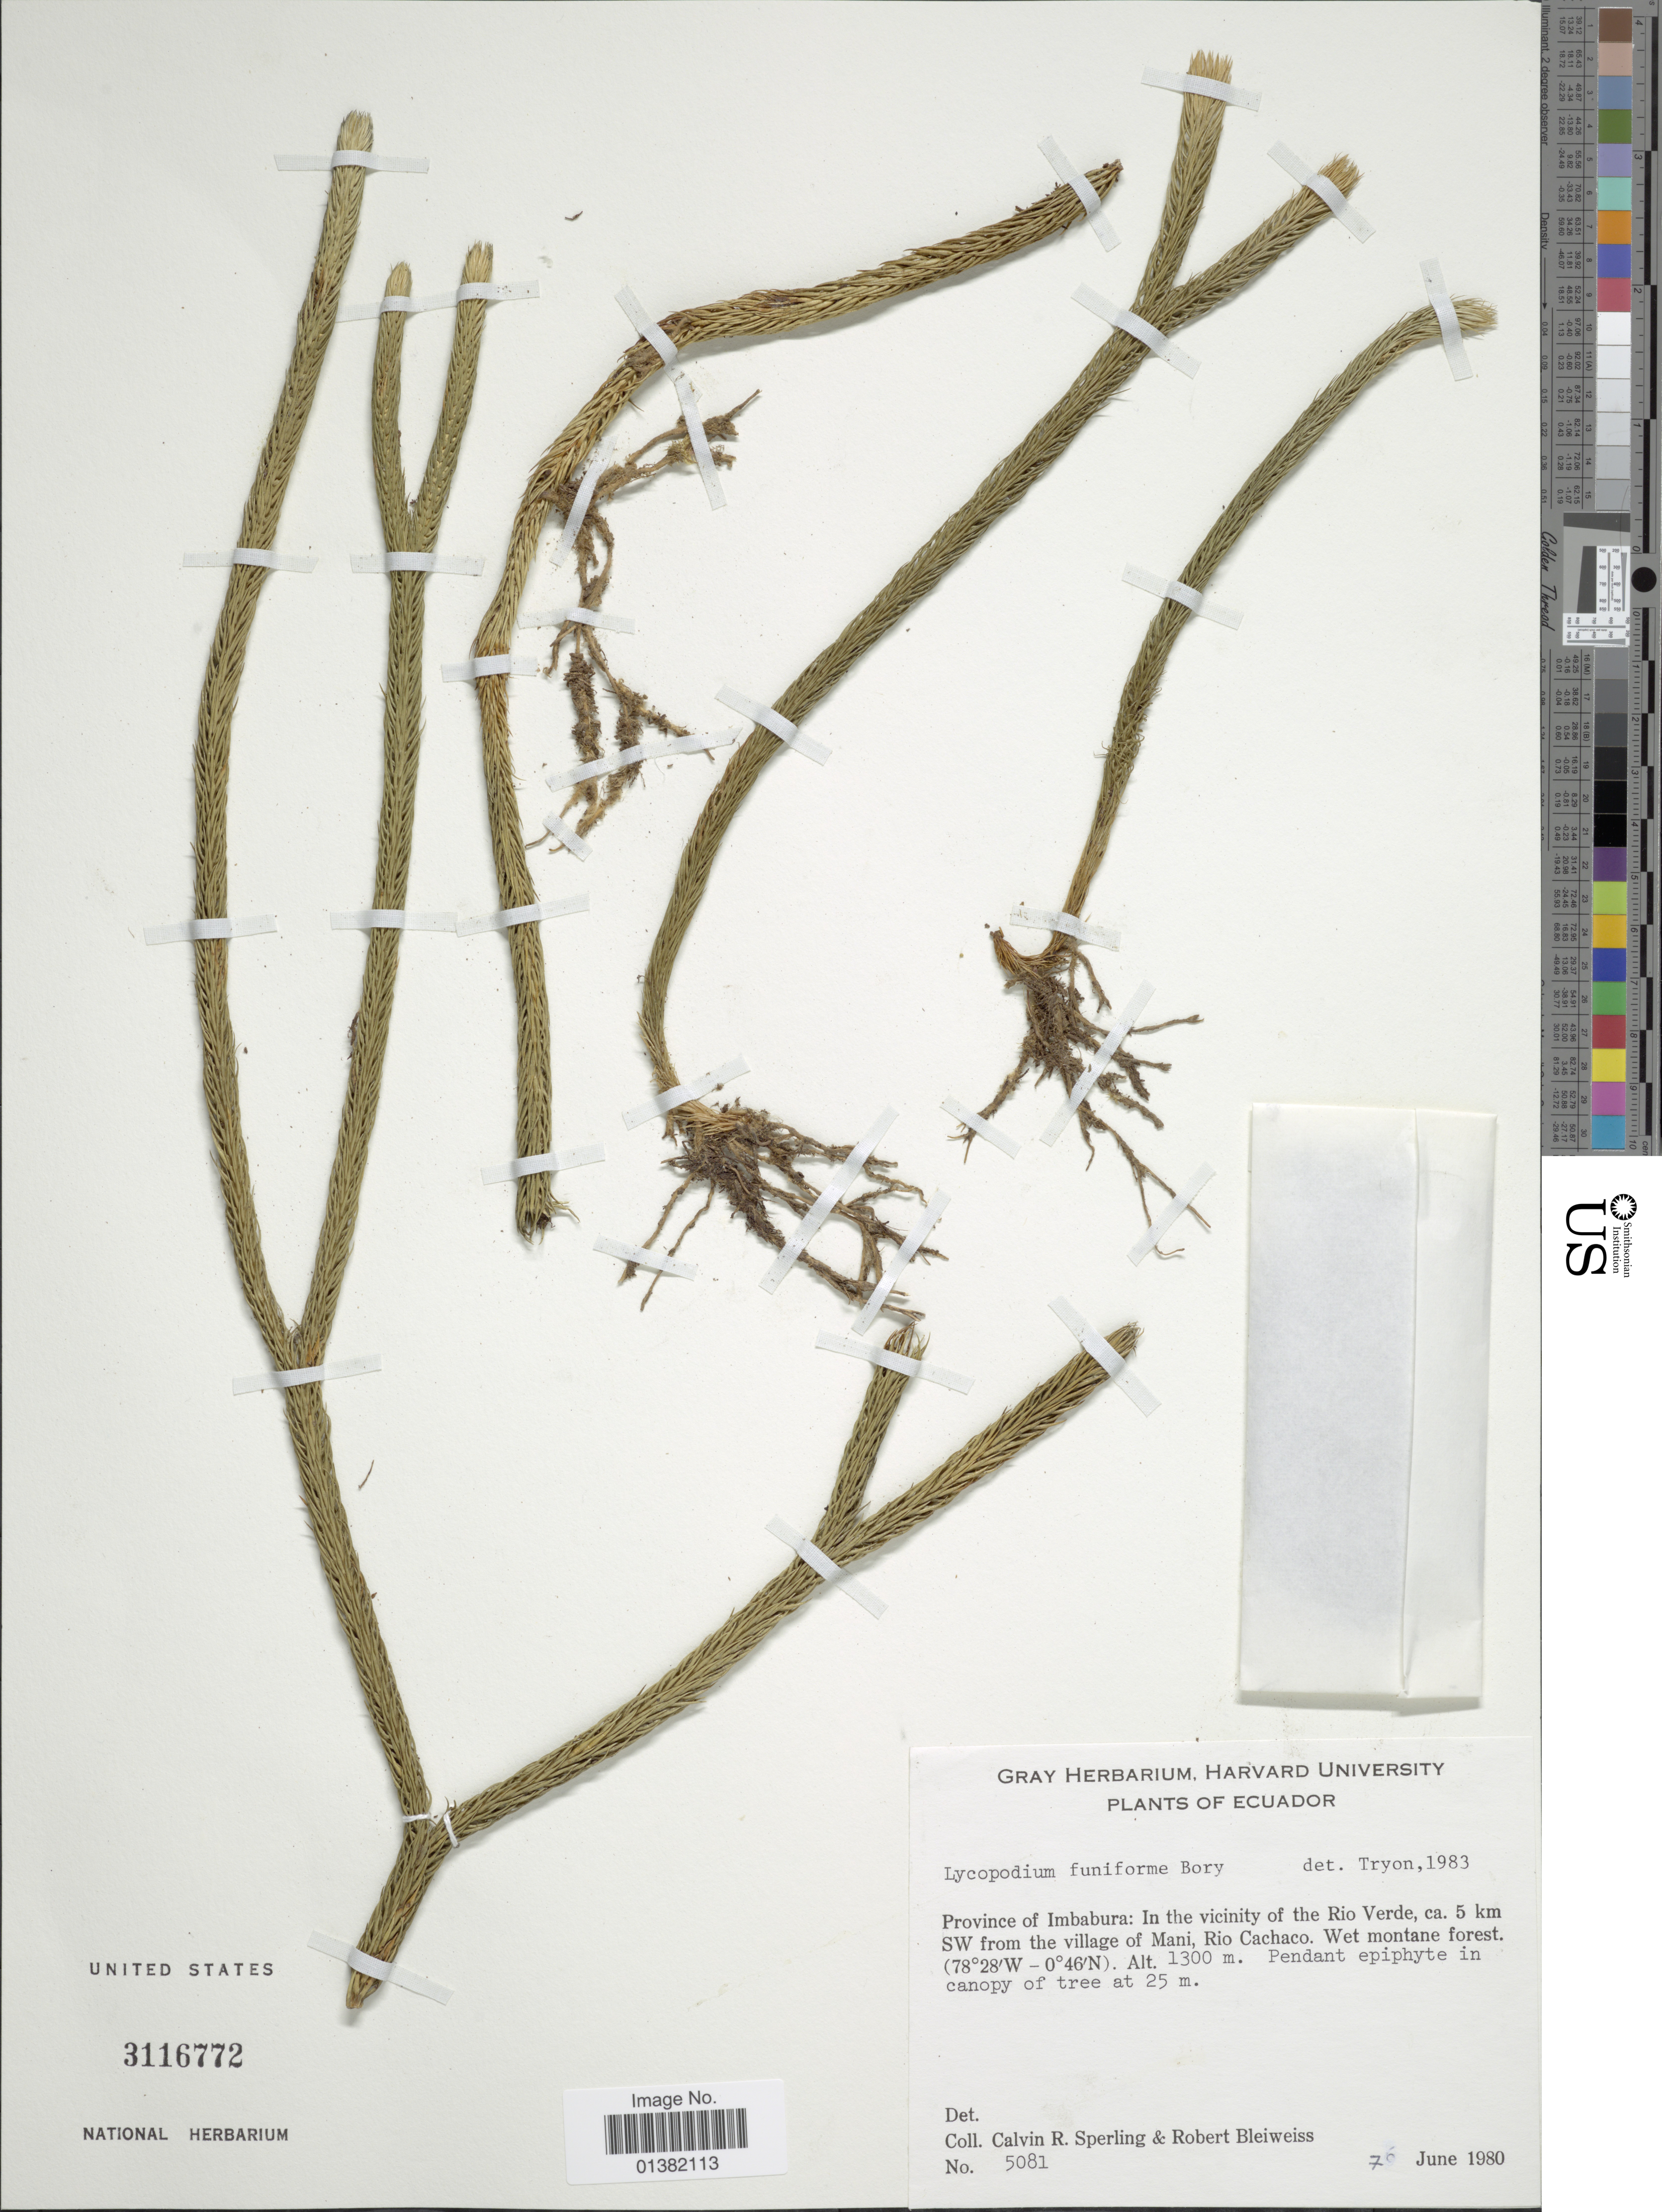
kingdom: Plantae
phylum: Tracheophyta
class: Lycopodiopsida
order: Lycopodiales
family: Lycopodiaceae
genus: Phlegmariurus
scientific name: Phlegmariurus funiformis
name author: (Cham. & Spring) B. Øllg.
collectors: C. R. Sperling & R. Bleiweiss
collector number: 5081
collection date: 1980-06-07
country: Ecuador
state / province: Imbabura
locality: In the vicinity of the Rio Verde, ca. 5 km SW from the village of Mani, Rio Cachaco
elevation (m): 1300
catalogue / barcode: US 3116772